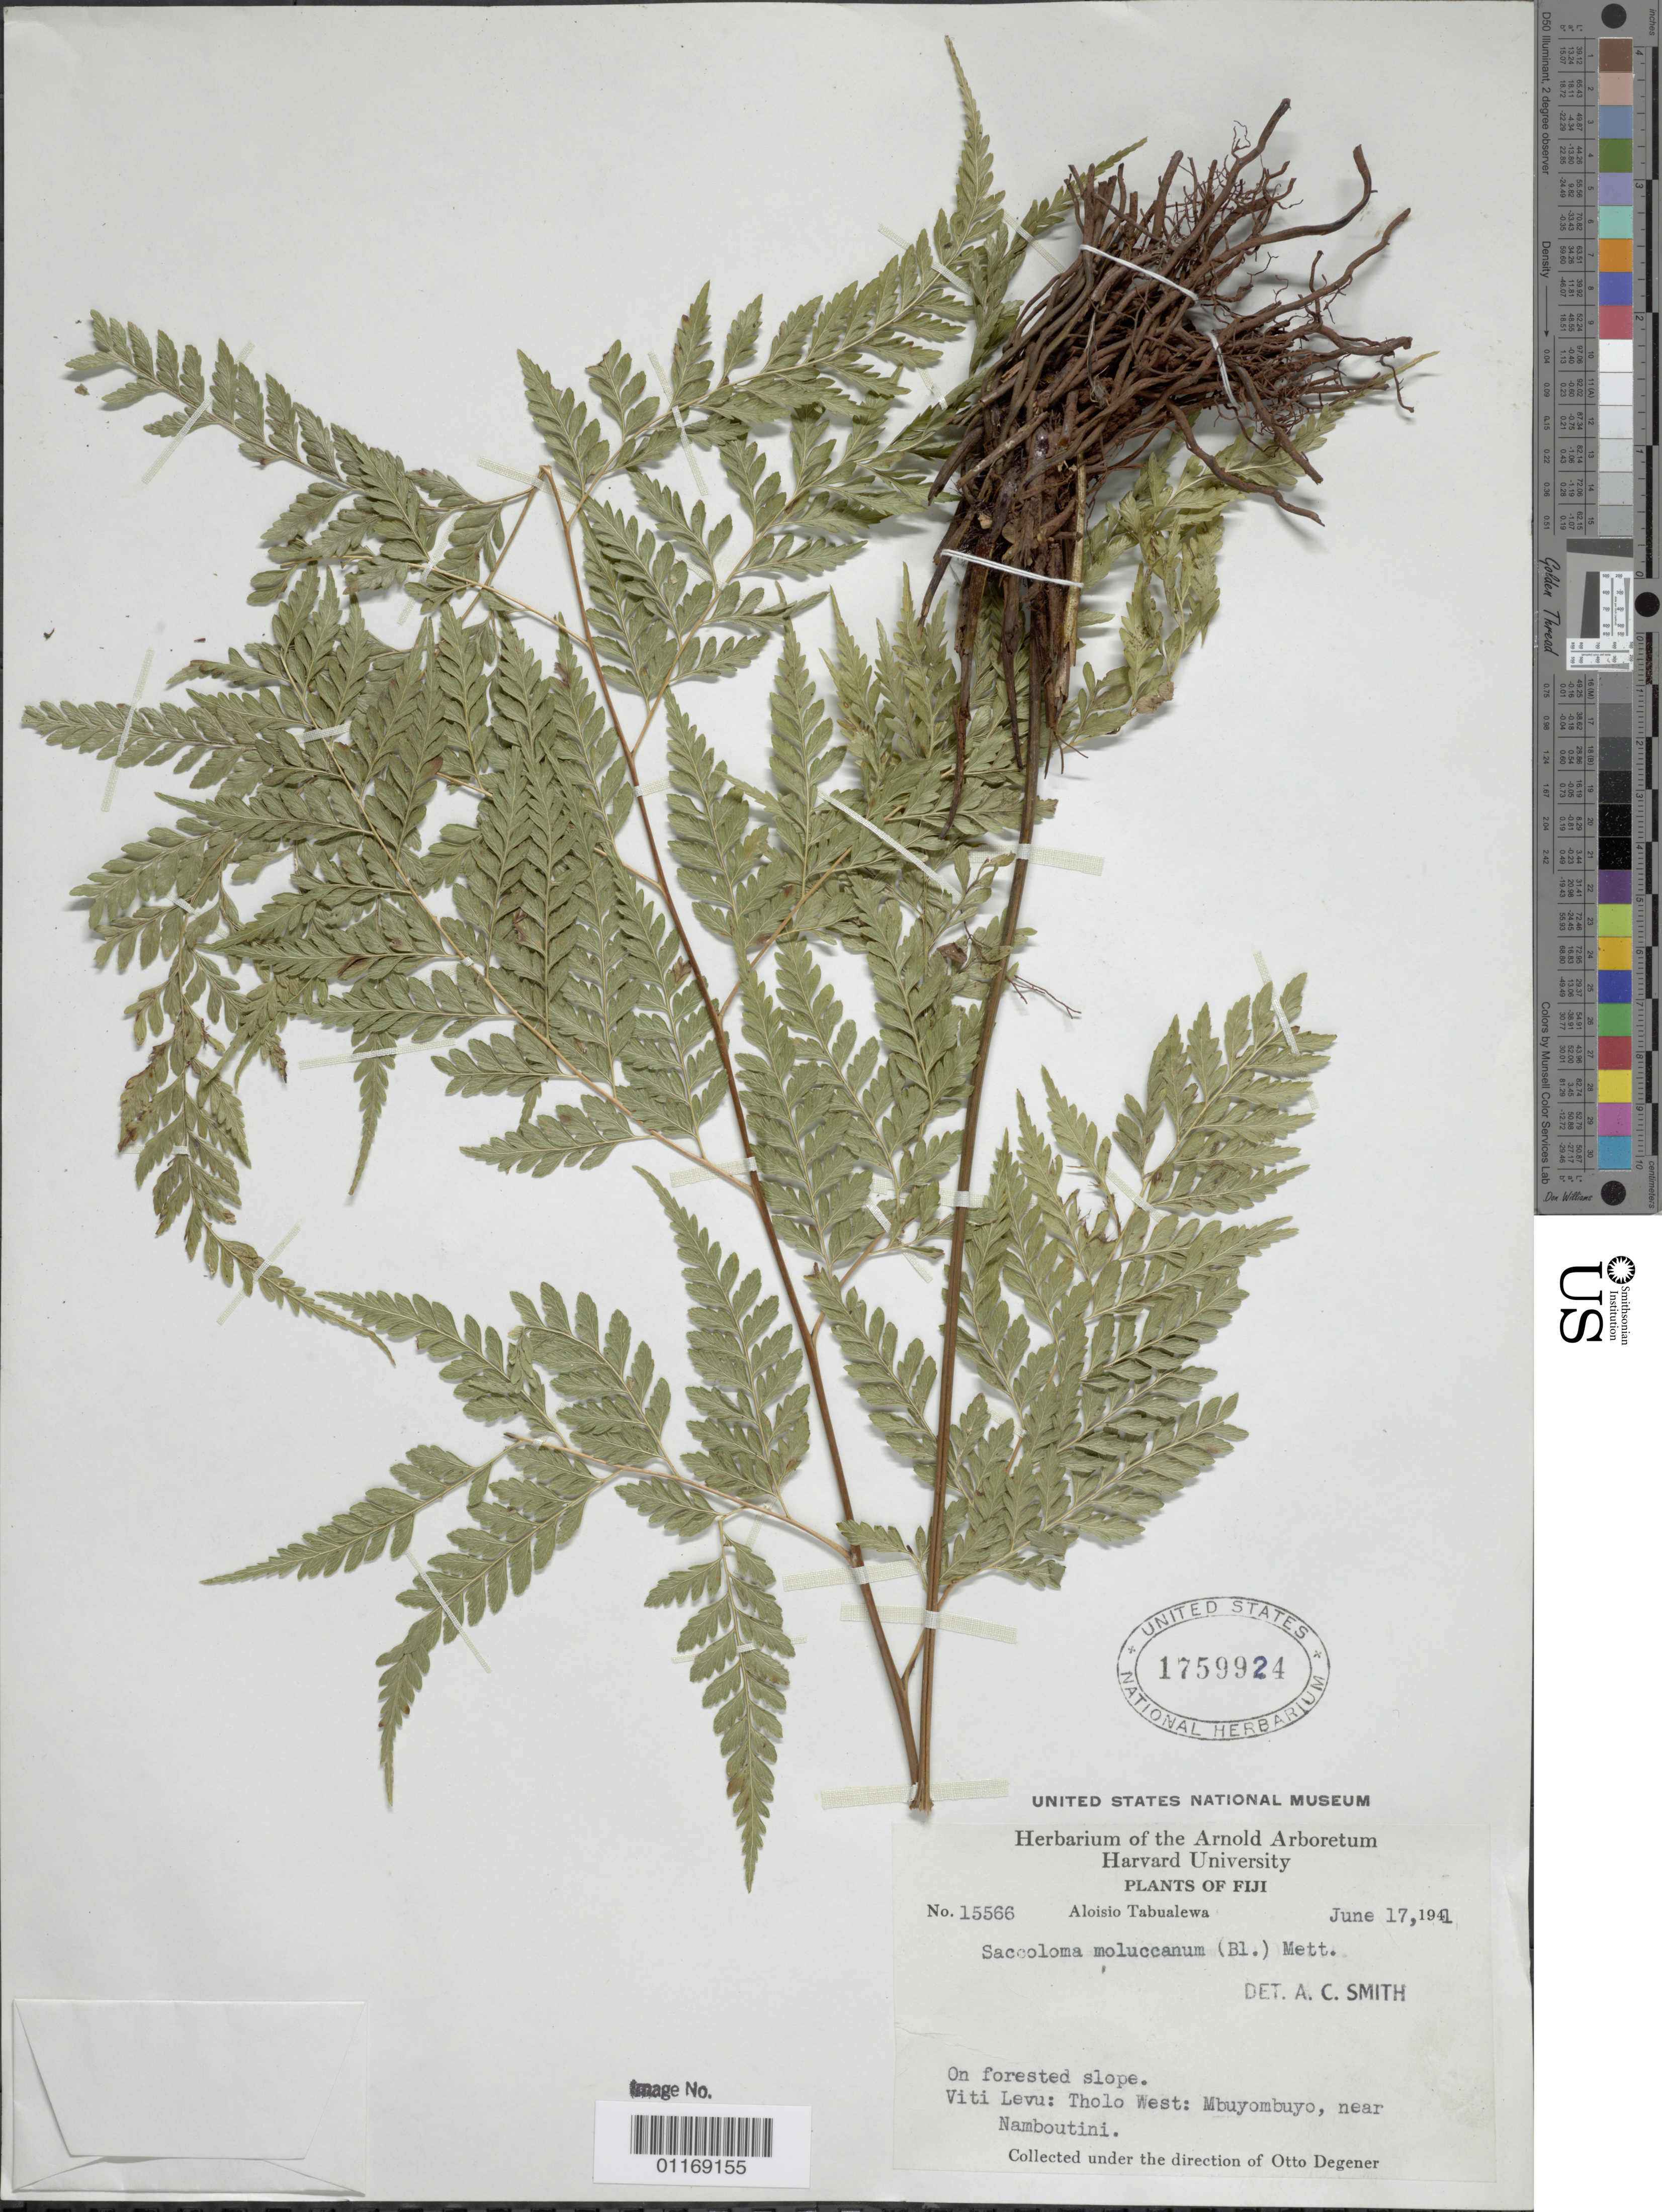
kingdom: Plantae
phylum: Tracheophyta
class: Polypodiopsida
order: Polypodiales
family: Saccolomataceae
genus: Saccoloma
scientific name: Saccoloma molucannum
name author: (Blume) Mett. & Kuhn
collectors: A. Tabualewa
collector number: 15566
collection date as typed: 17 Jun 1941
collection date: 1941-06-17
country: Fiji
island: Viti Levu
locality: Tholo west, mbuyombuyo, near namboutini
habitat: On forested slope.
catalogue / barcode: US 1759924